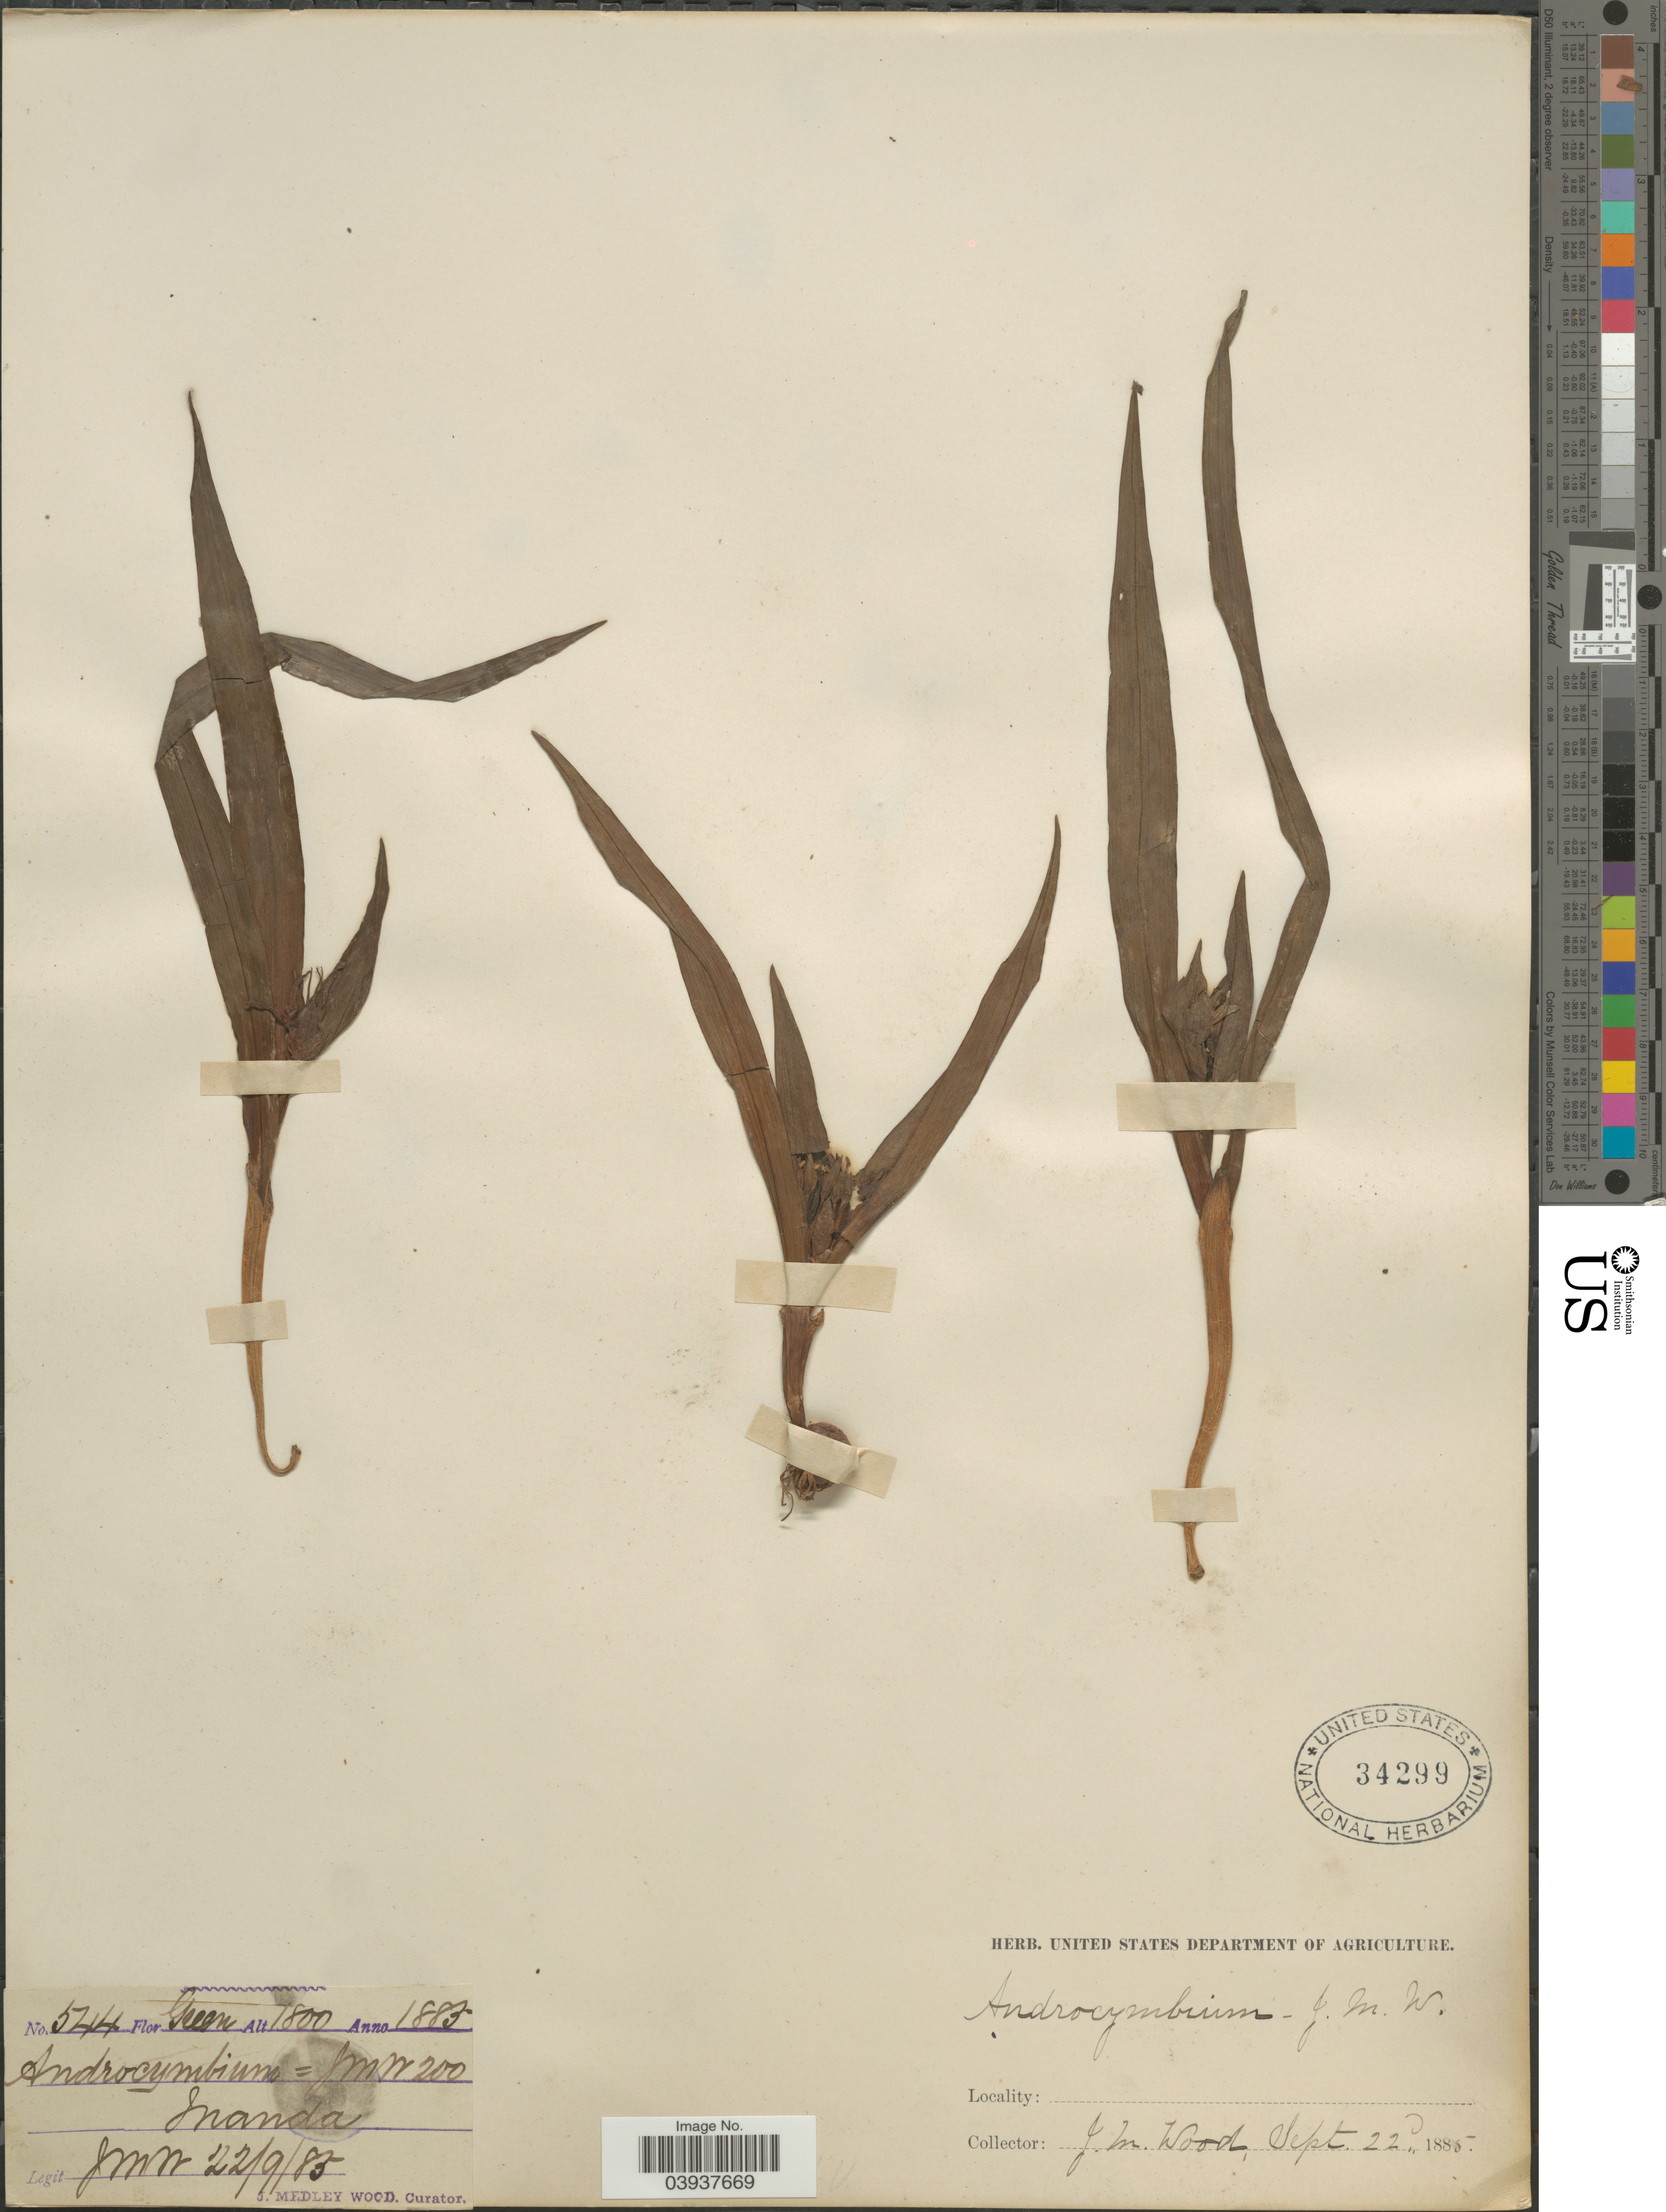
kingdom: Plantae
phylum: Tracheophyta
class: Liliopsida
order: Liliales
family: Colchicaceae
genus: Androcymbium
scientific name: Androcymbium sp.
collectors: J. M. Wood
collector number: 544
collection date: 1885-09-22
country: South Africa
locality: Inanda.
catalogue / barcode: US 34299